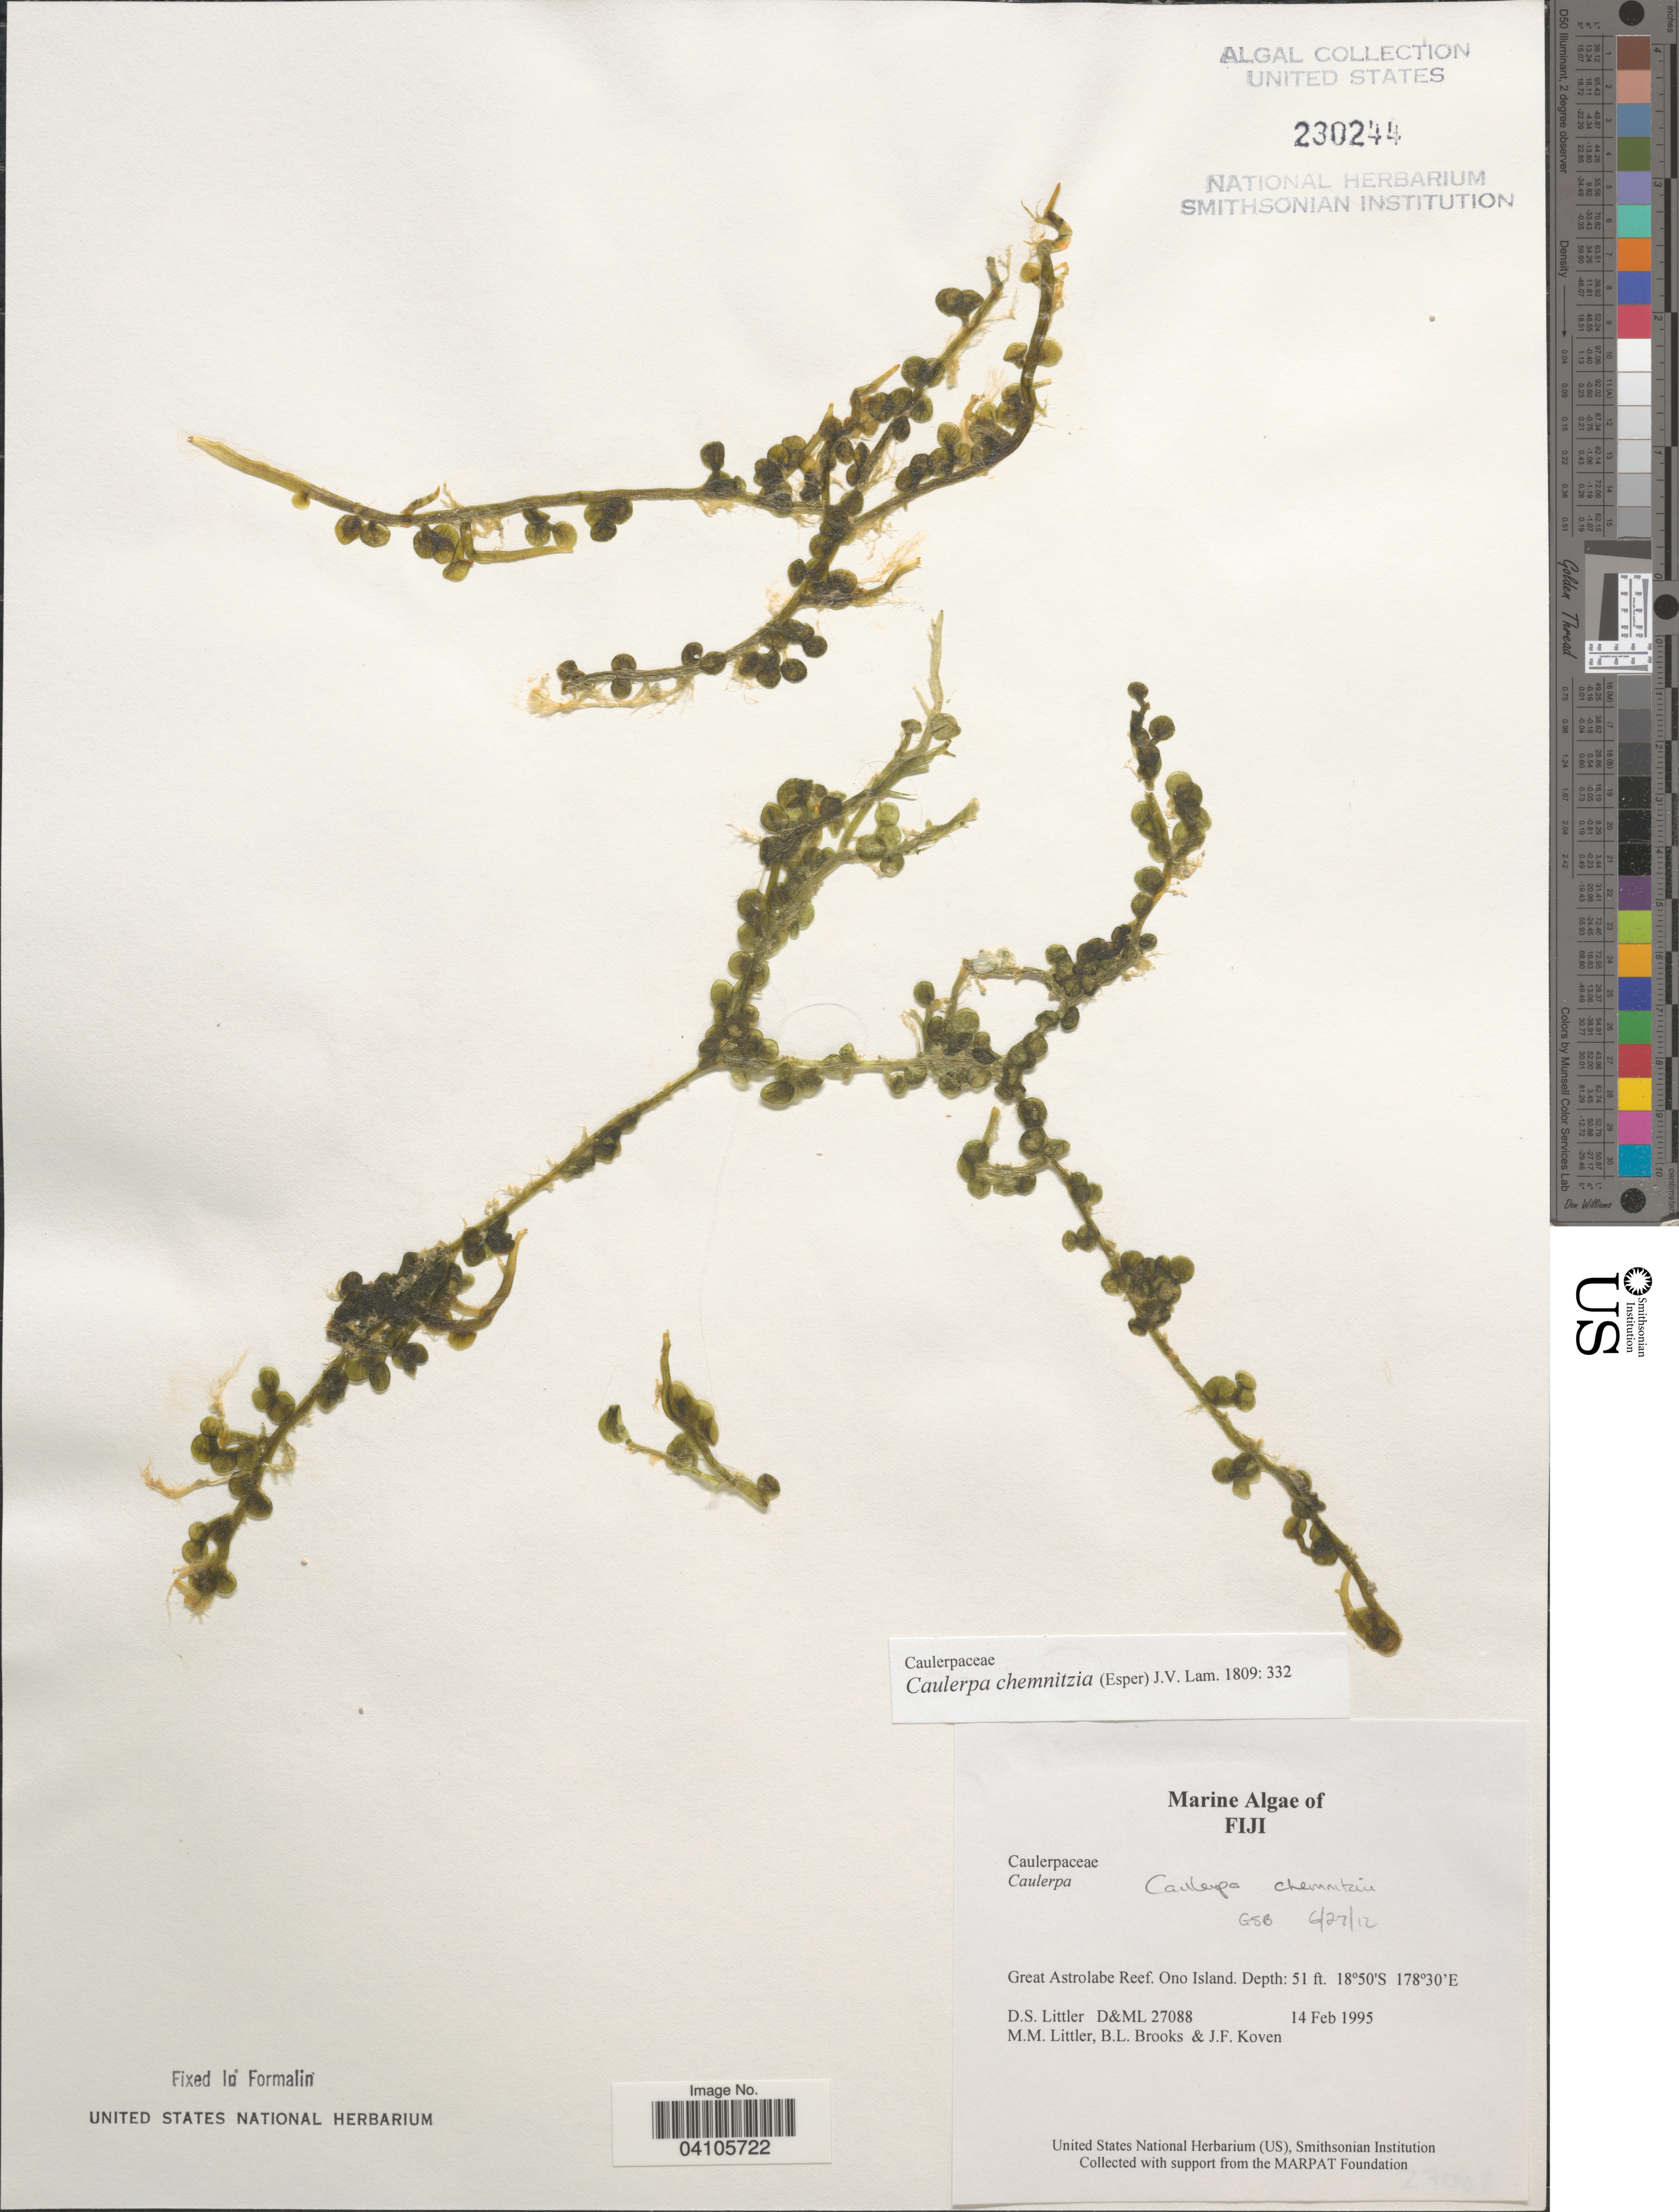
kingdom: Plantae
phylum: Chlorophyta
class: Ulvophyceae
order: Bryopsidales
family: Caulerpaceae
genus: Caulerpa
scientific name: Caulerpa chemnitzia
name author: (Esper) J.V.Lamouroux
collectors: D. S. Littler, B. Brooks & J. Koven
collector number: D&ML 27088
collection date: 1995-02-14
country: Fiji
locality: Great Astrolabe Reef. Ono Island.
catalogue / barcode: US 230244